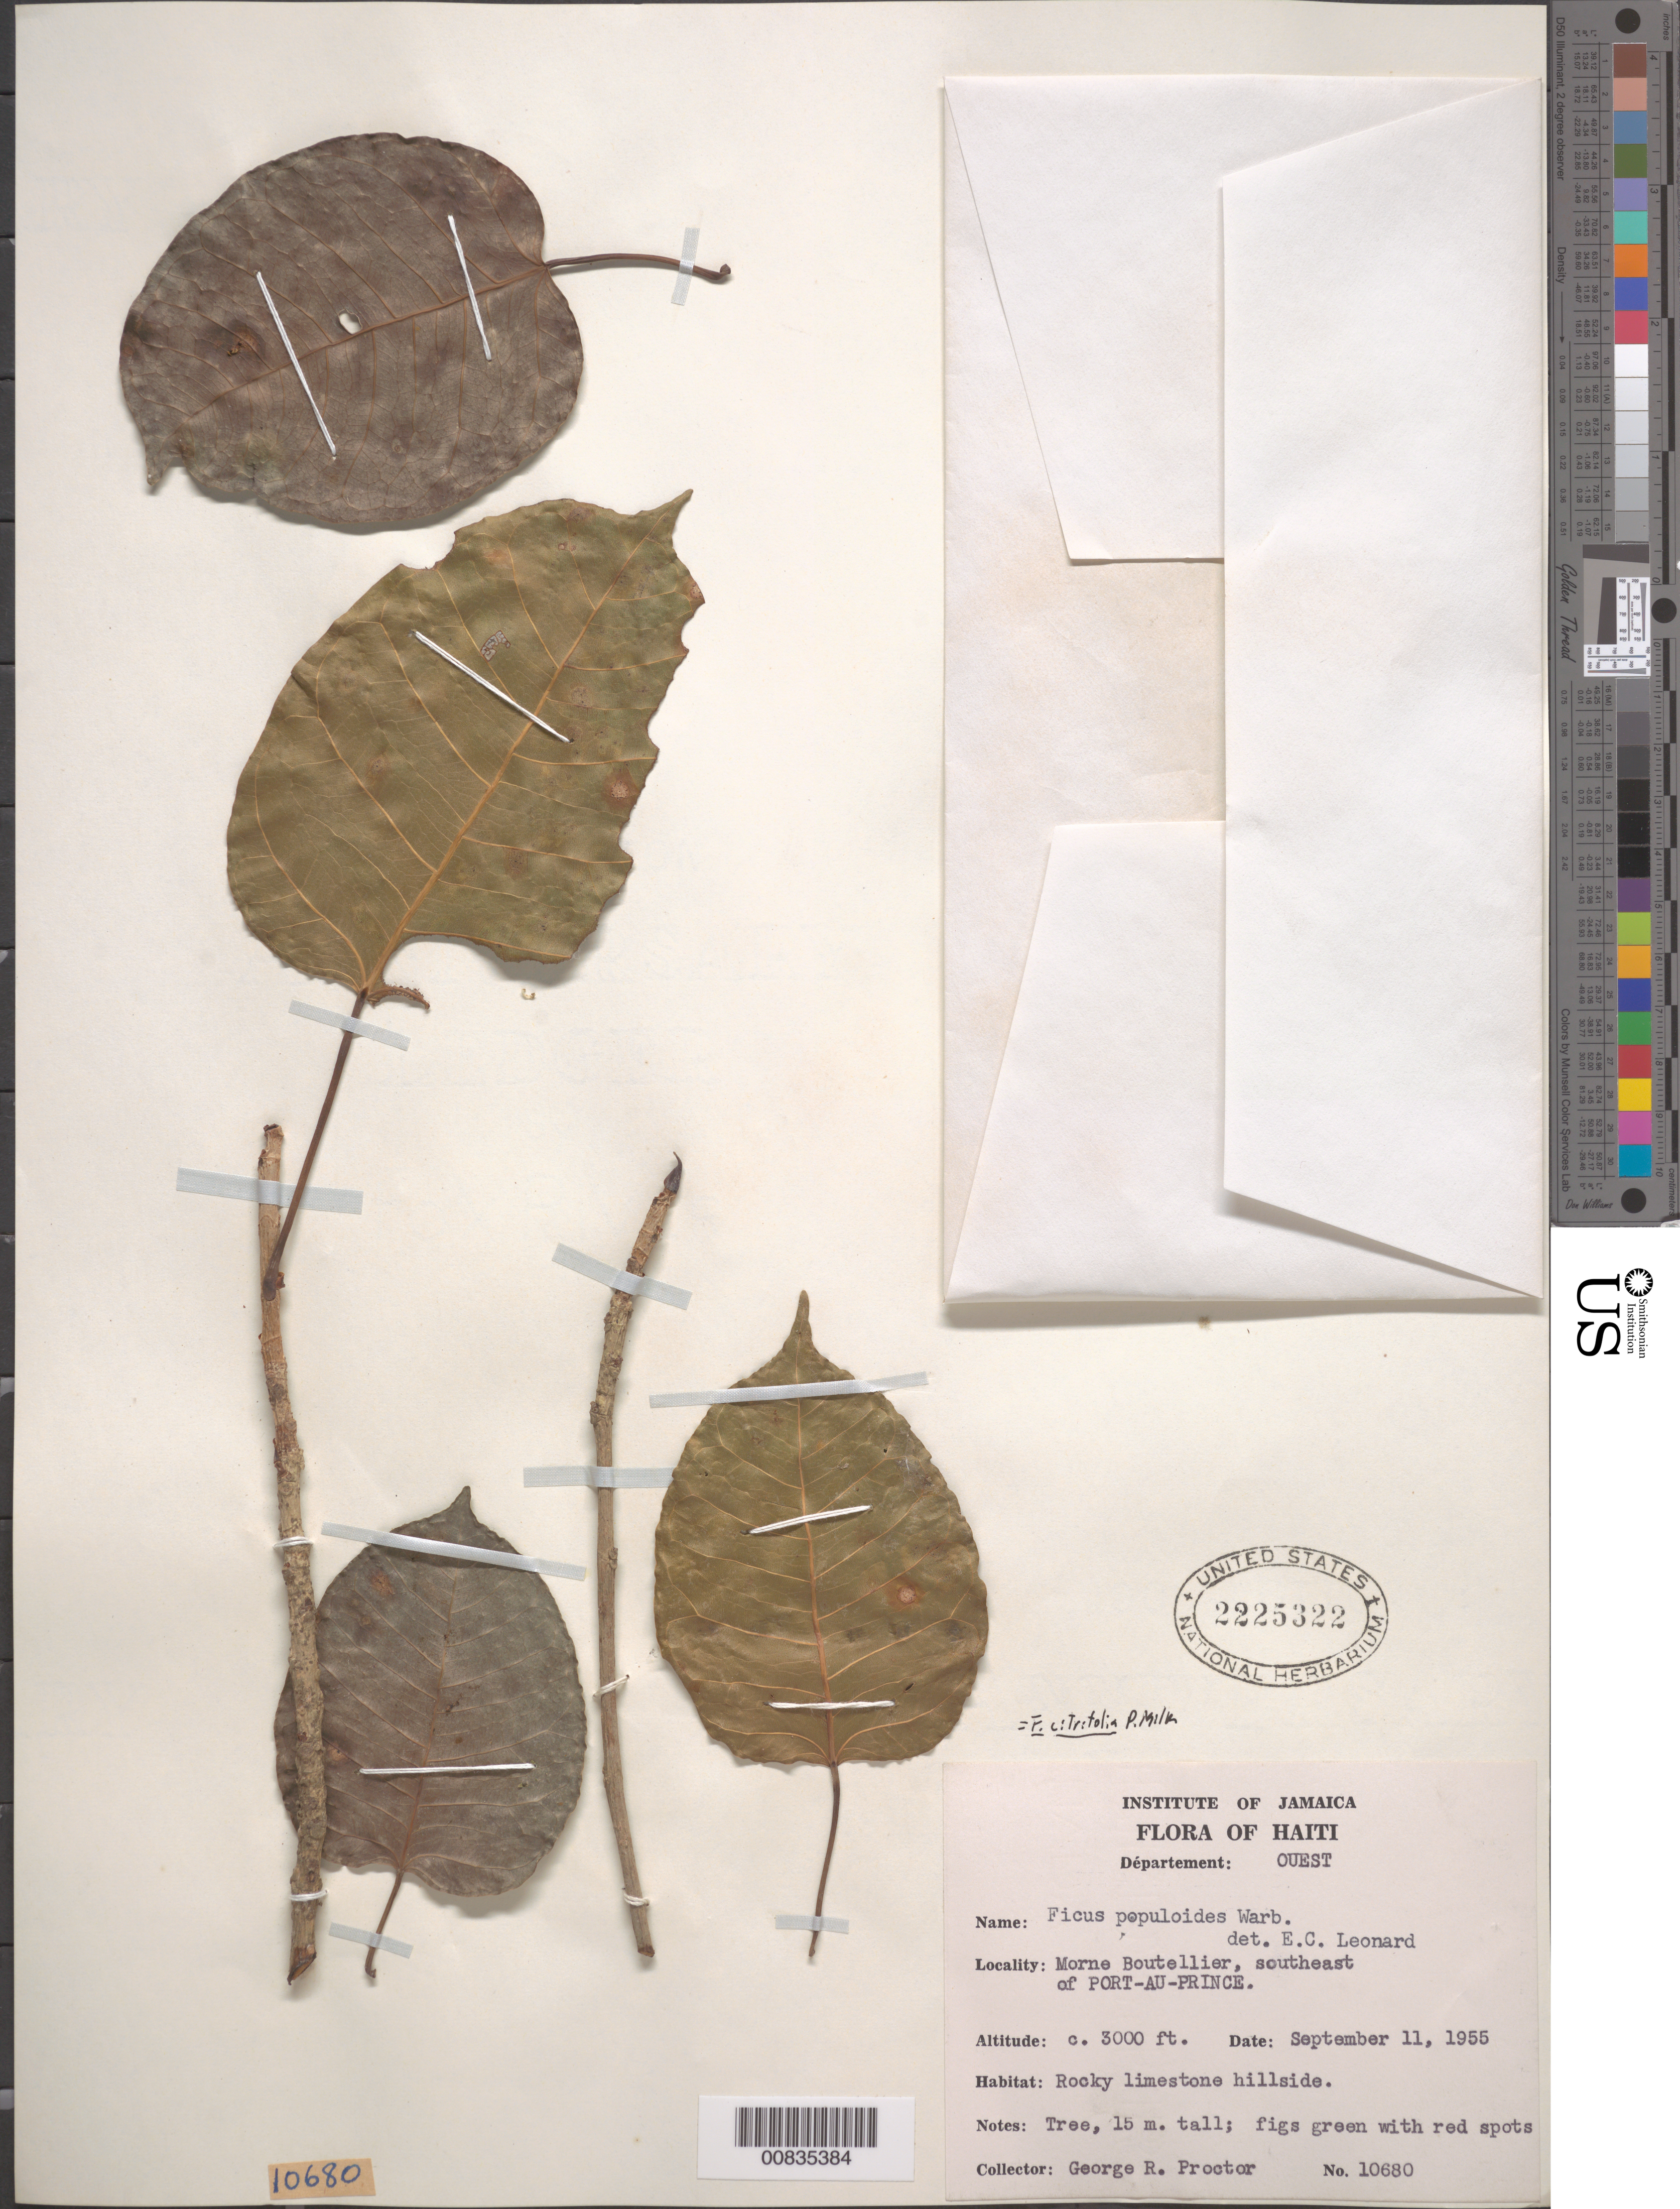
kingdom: Plantae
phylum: Tracheophyta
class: Magnoliopsida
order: Rosales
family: Moraceae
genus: Ficus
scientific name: Ficus citrifolia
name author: Mill.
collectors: G. R. Proctor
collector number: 10680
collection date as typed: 11 Sep 1955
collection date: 1955-09-11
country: Haiti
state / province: Ouest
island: Hispaniola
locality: Morne Boutellier, southeast of Port-au-Prince.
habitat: Rocky limestone hillside.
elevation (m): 914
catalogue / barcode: US 2225322